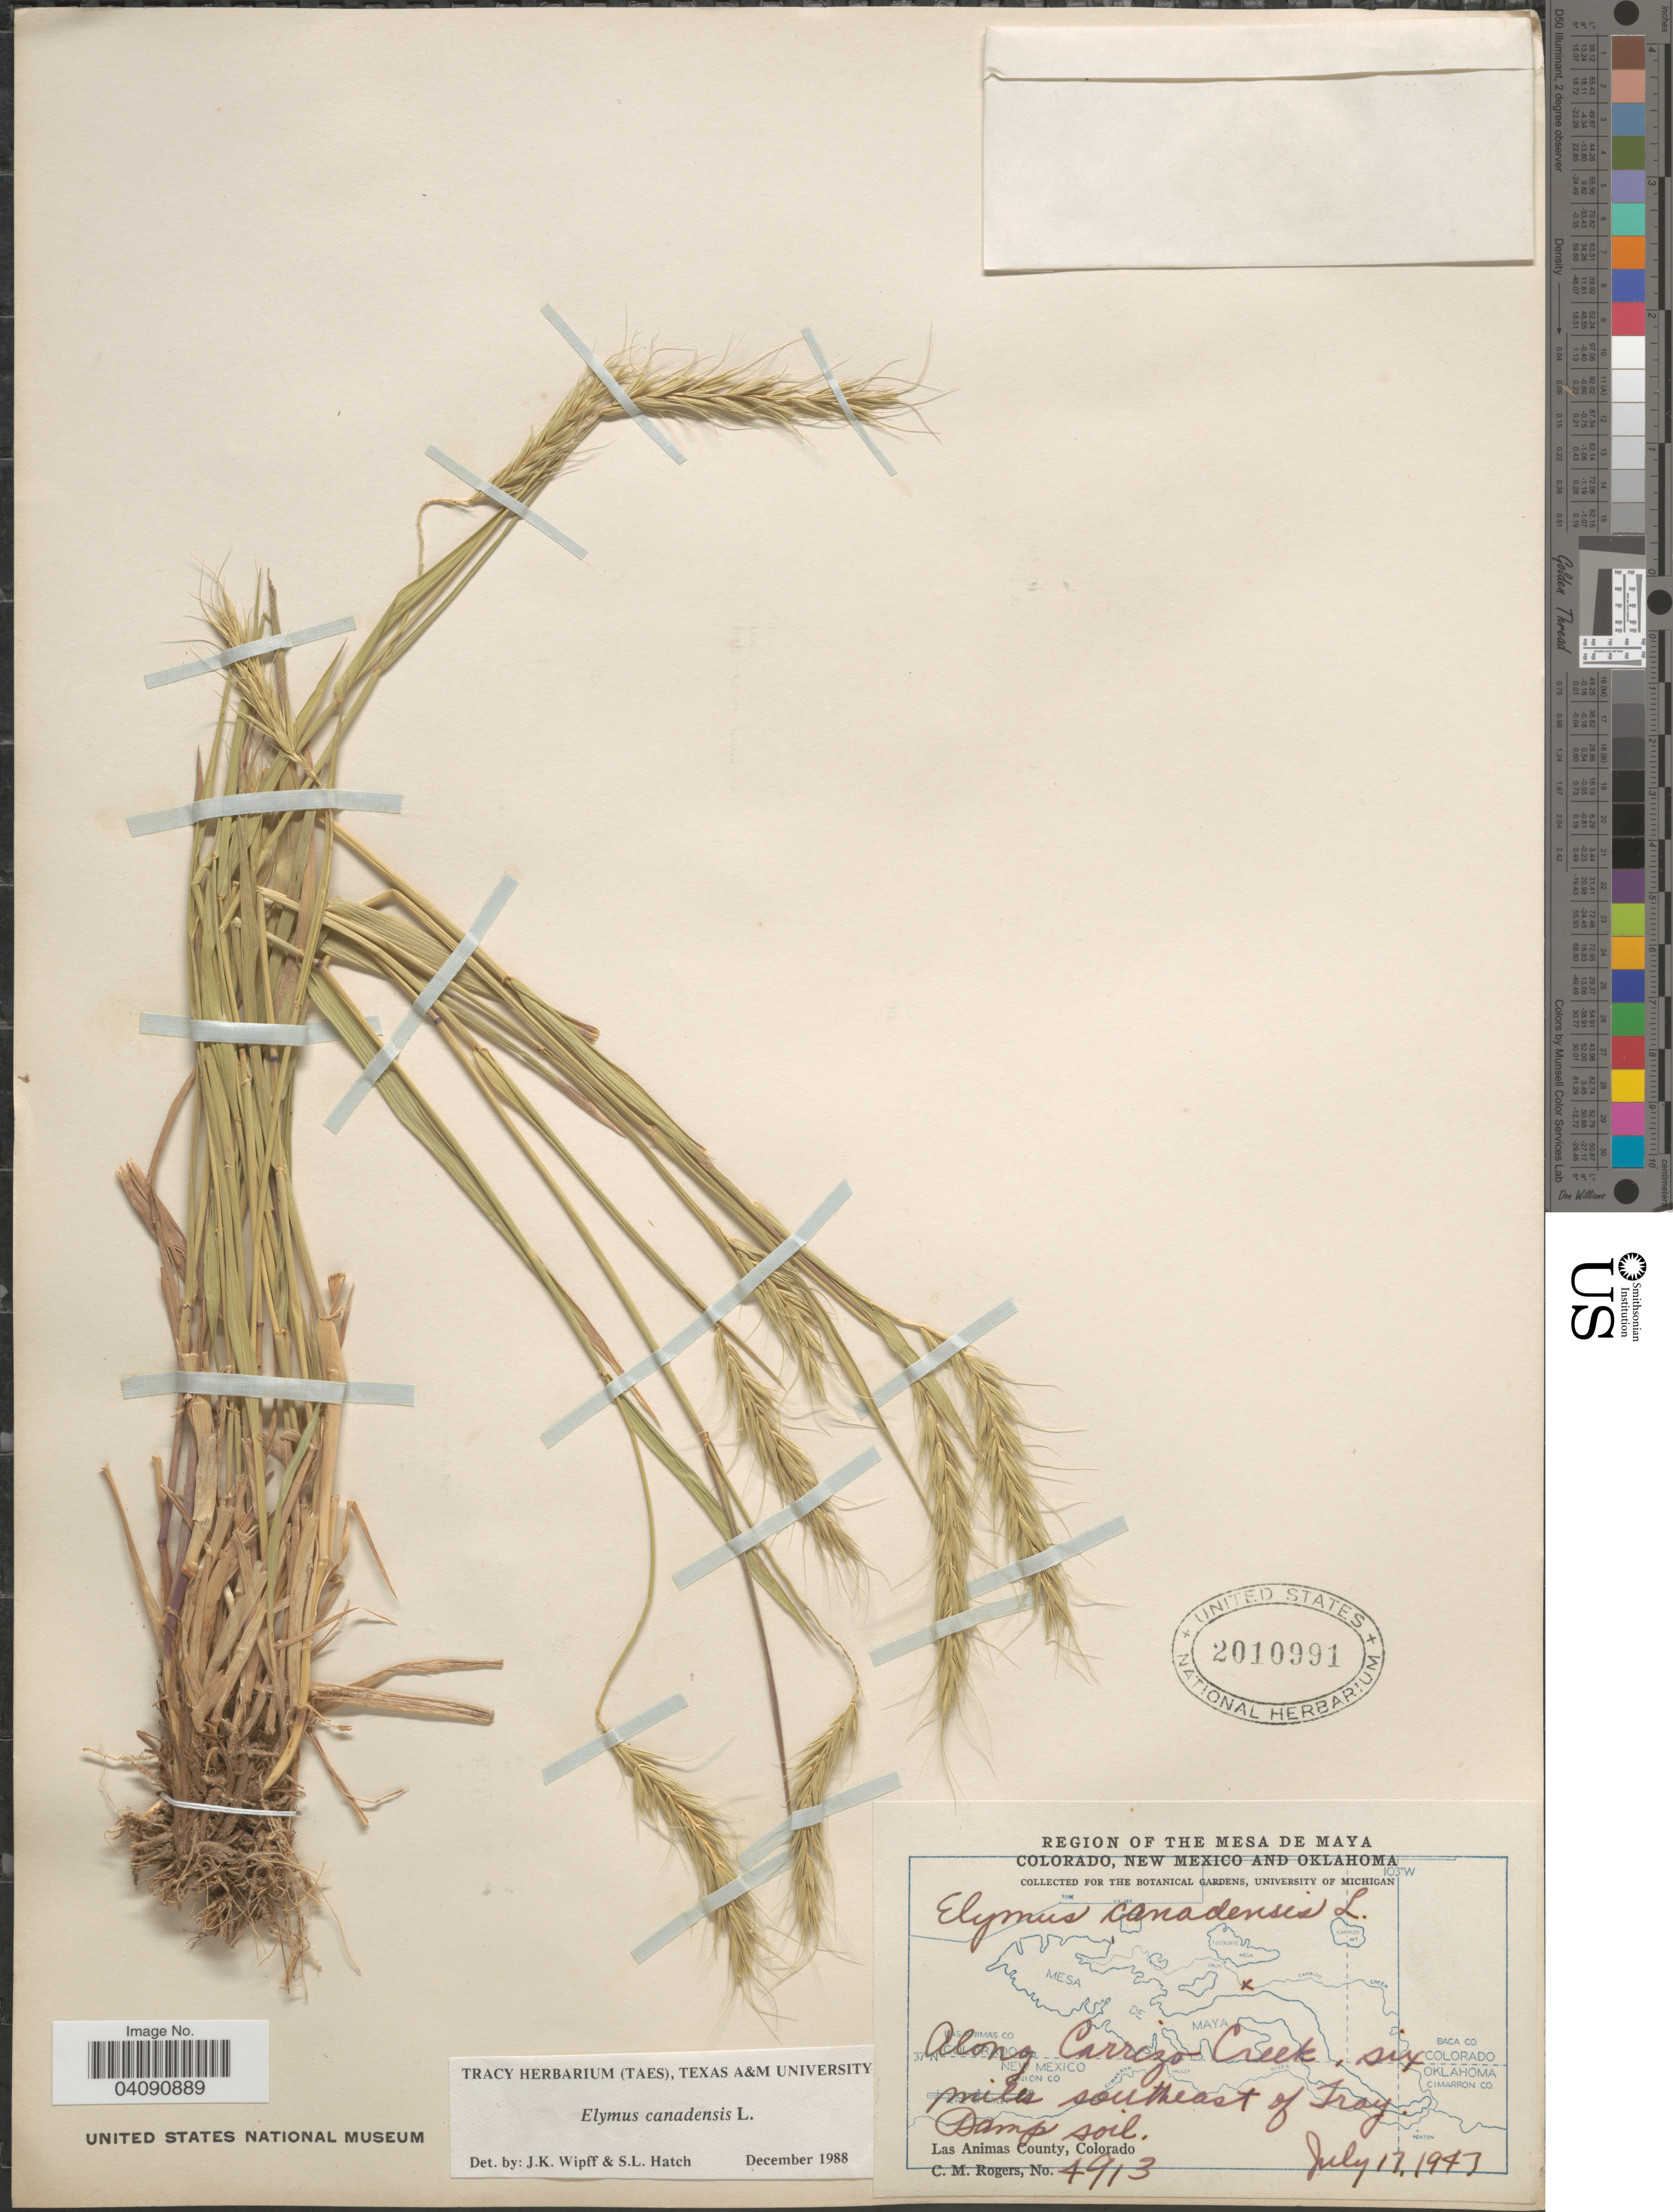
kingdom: Plantae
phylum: Tracheophyta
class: Liliopsida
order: Poales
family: Poaceae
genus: Elymus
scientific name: Elymus canadensis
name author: L.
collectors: C. M. Rogers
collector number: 4913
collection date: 1943-07-17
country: United States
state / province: Colorado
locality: Region of the Mesa de Maya. Along Carrizo Creek, six miles southeast of Troy. Las Animas County.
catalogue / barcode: US 2010991